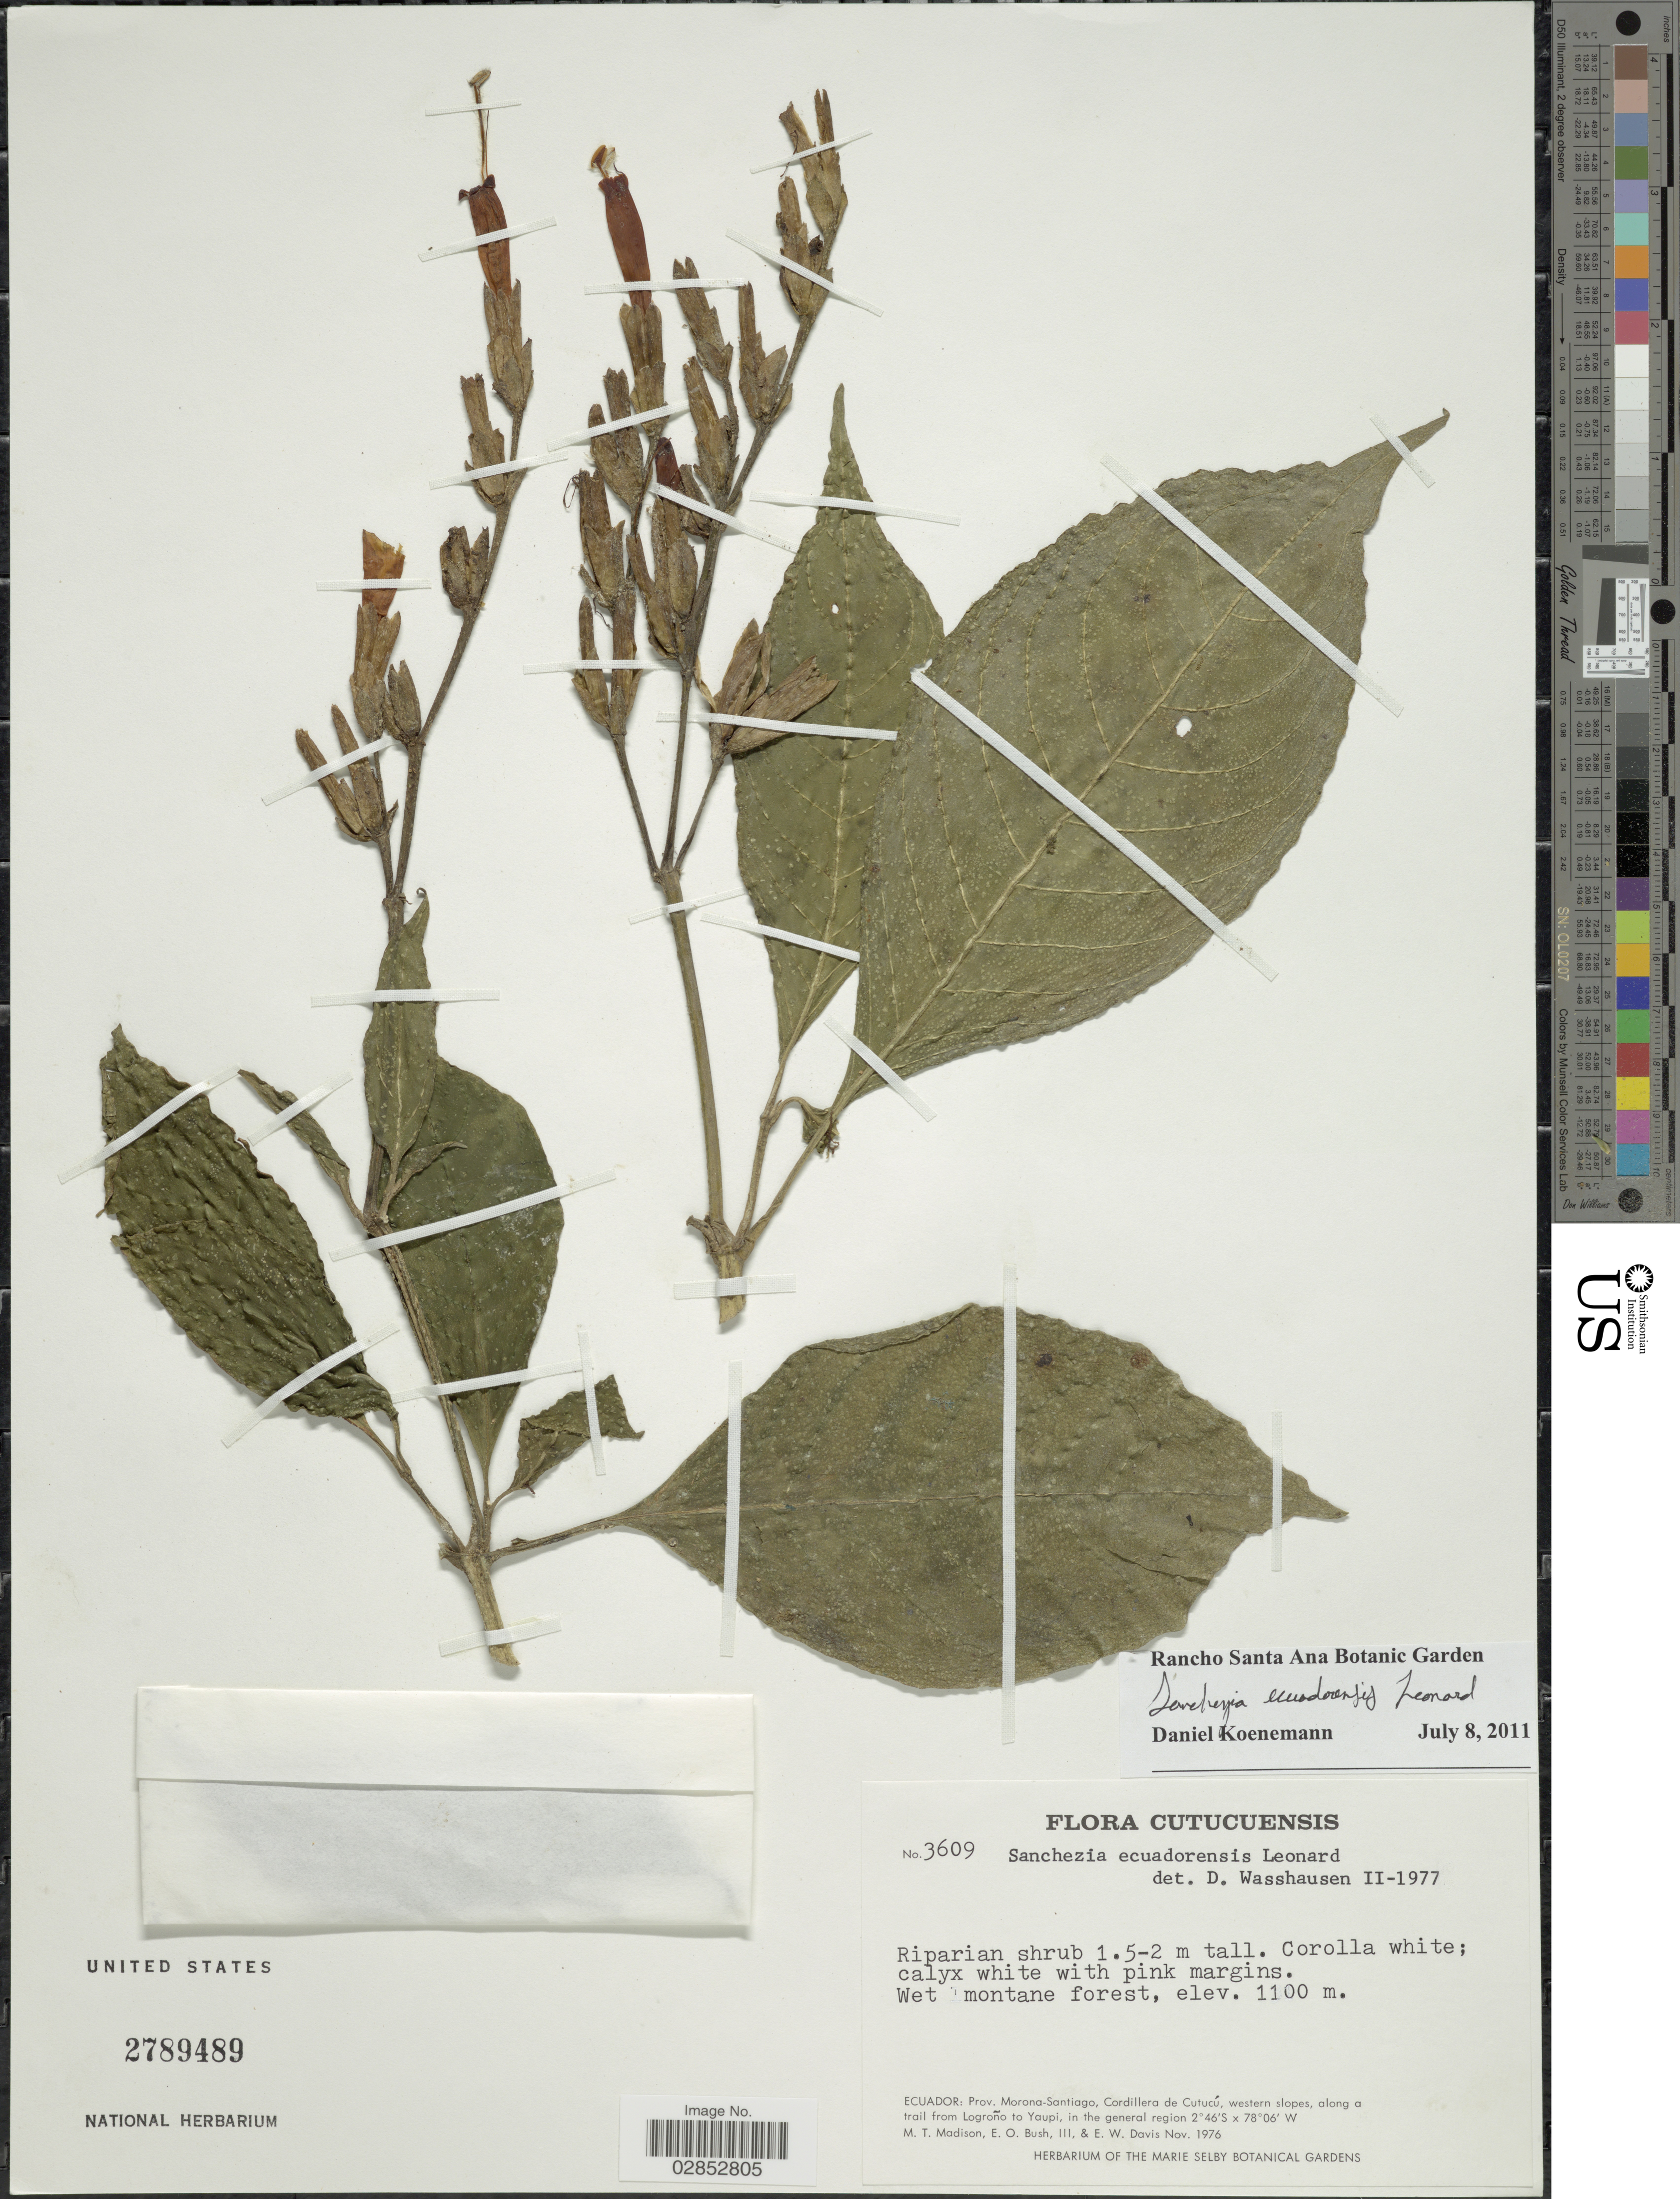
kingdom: Plantae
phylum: Tracheophyta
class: Magnoliopsida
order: Lamiales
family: Acanthaceae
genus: Sanchezia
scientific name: Sanchezia ecuadorensis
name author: Leonard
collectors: M. T. Madison, E. O. Bush & E. W. Davis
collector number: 3609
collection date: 1976-11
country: Ecuador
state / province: Morona-Santiago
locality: Cutucuensis. Cordillera de Cutucú, western slopes, along a trail from Logroño to Yaupi, in the general region.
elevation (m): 1100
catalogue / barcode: US 2789489